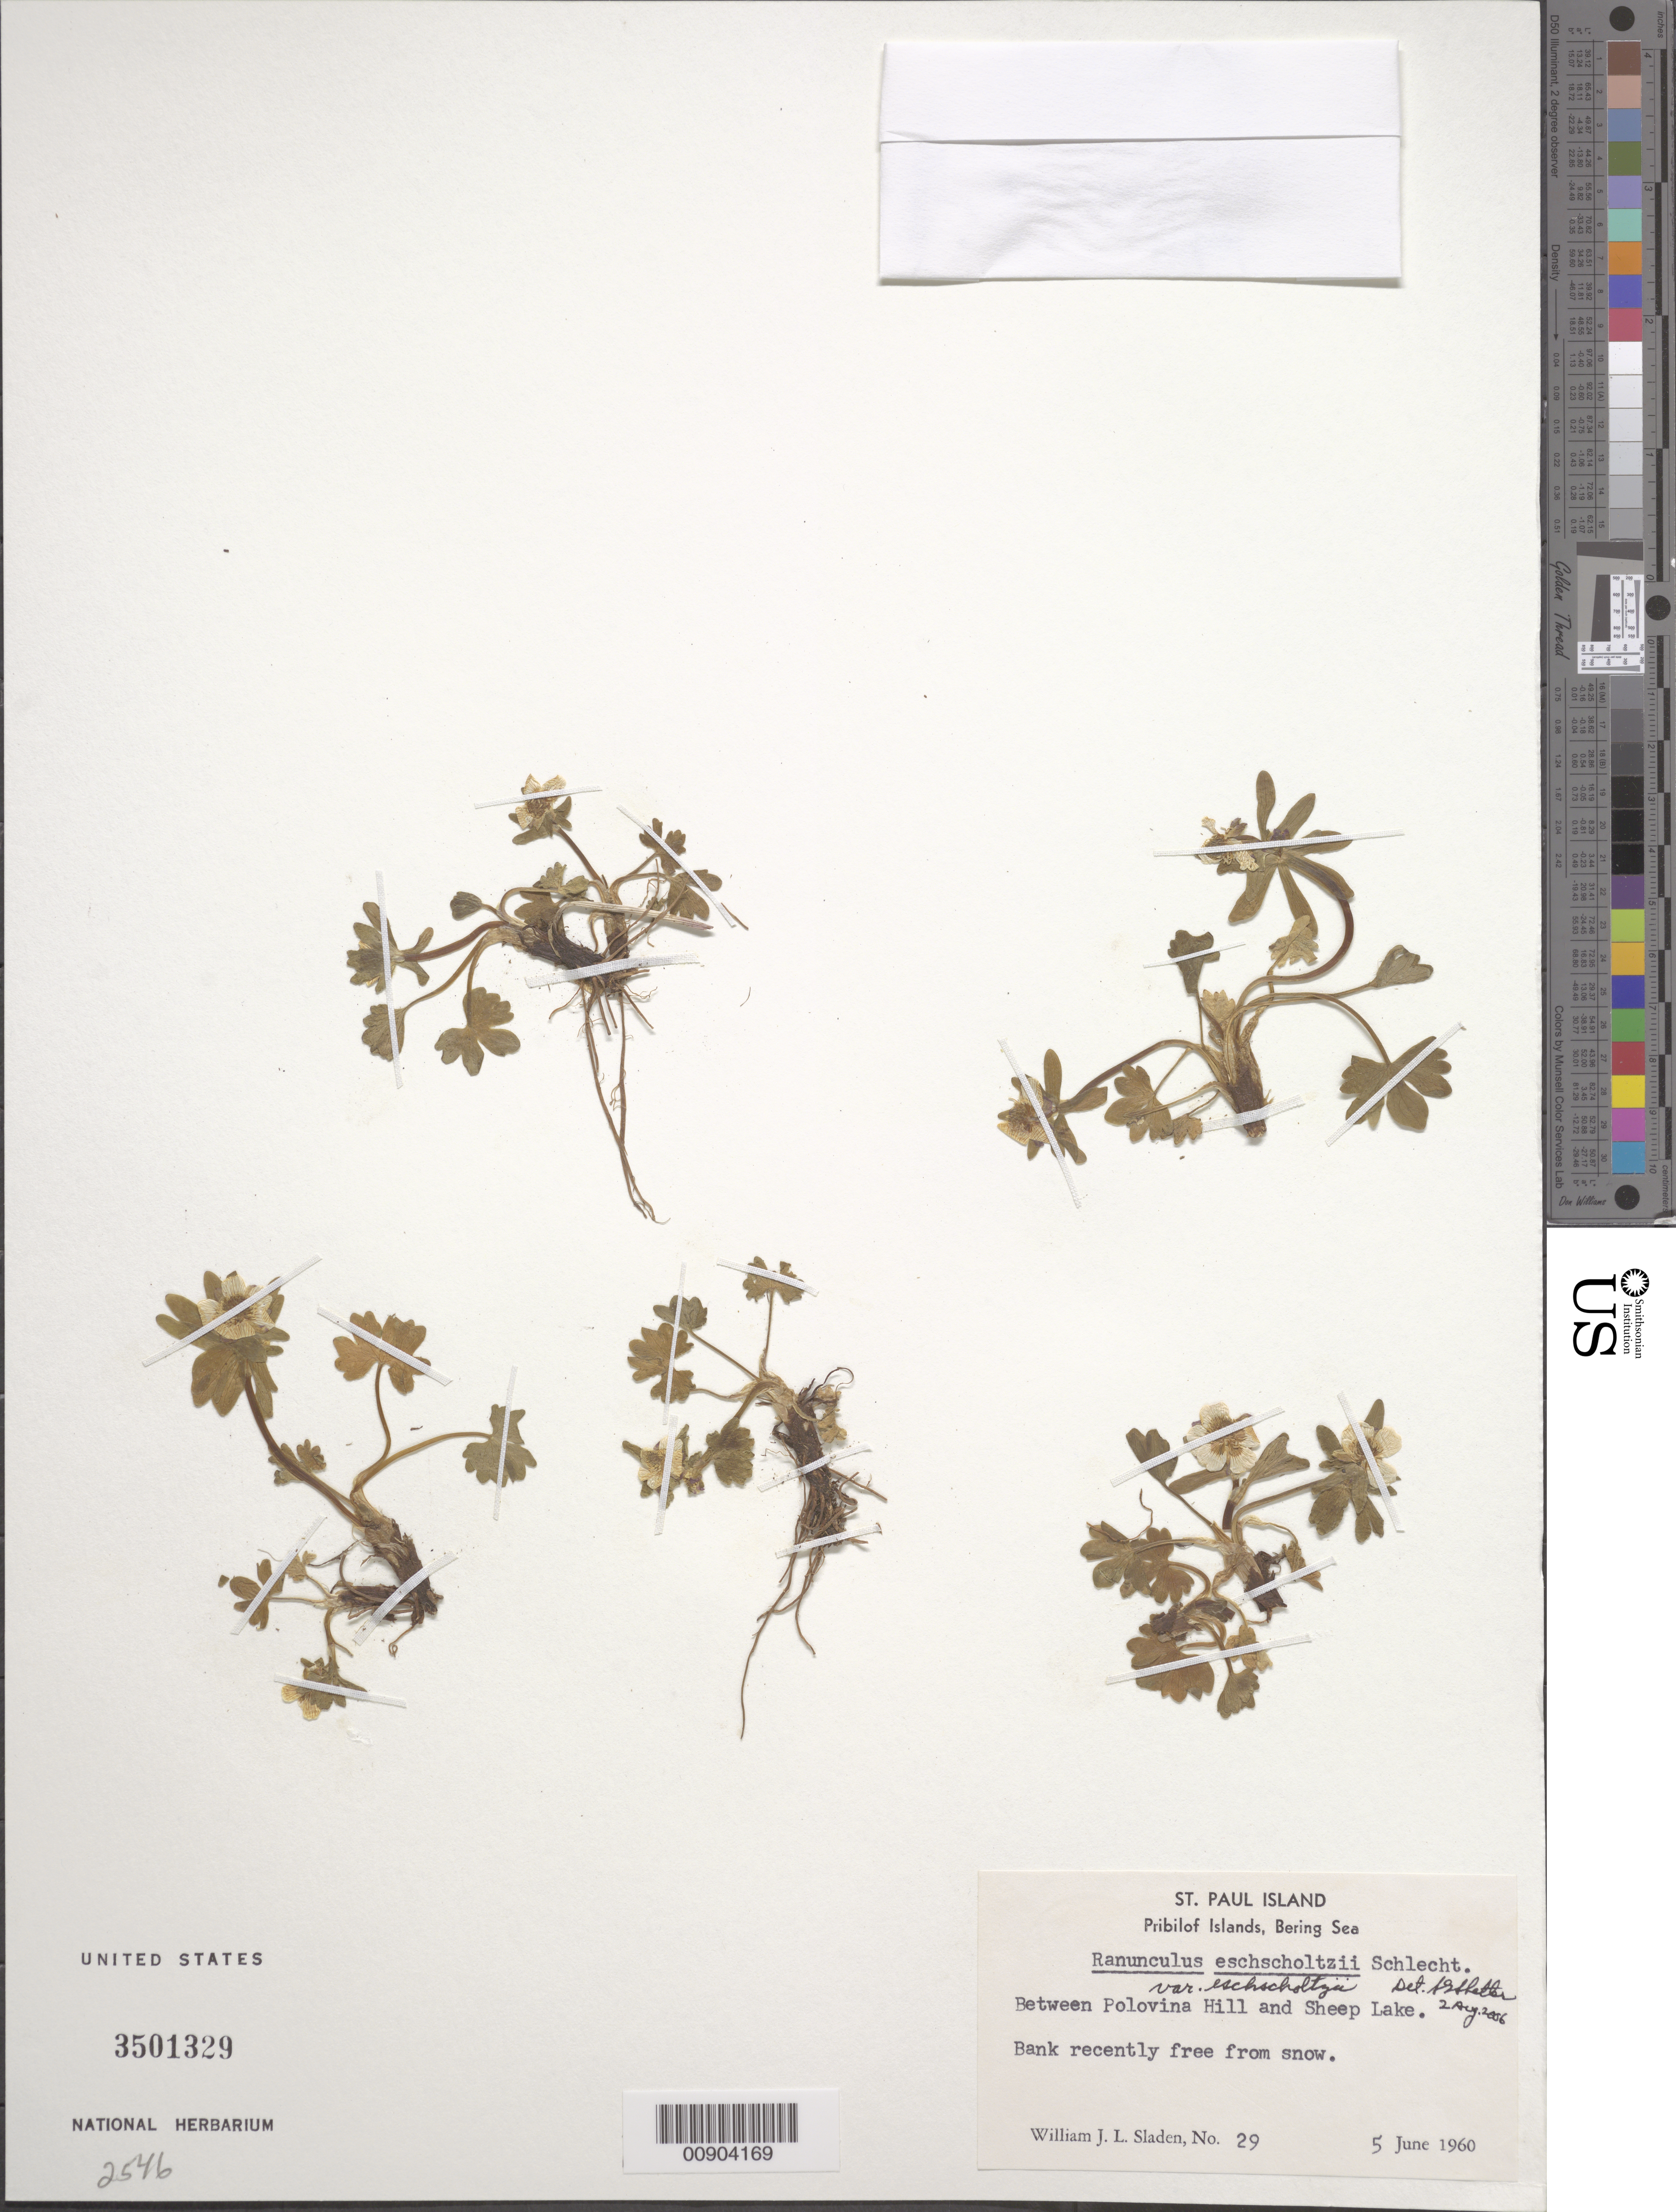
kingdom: Plantae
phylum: Tracheophyta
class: Magnoliopsida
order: Ranunculales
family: Ranunculaceae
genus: Ranunculus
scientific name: Ranunculus eschscholtzii var. eschscholtzii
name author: Schltdl.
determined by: Shetler, Stanwyn G., (US), NMNH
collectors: W. Sladen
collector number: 29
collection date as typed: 05 Jun 1960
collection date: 1960-06-05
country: United States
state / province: Alaska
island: St. Paul Island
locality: Between Polovina Hill and Sheep Lake., Bering Sea, Pribilof Islands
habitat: Bank recently free from snow.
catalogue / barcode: US 3501329